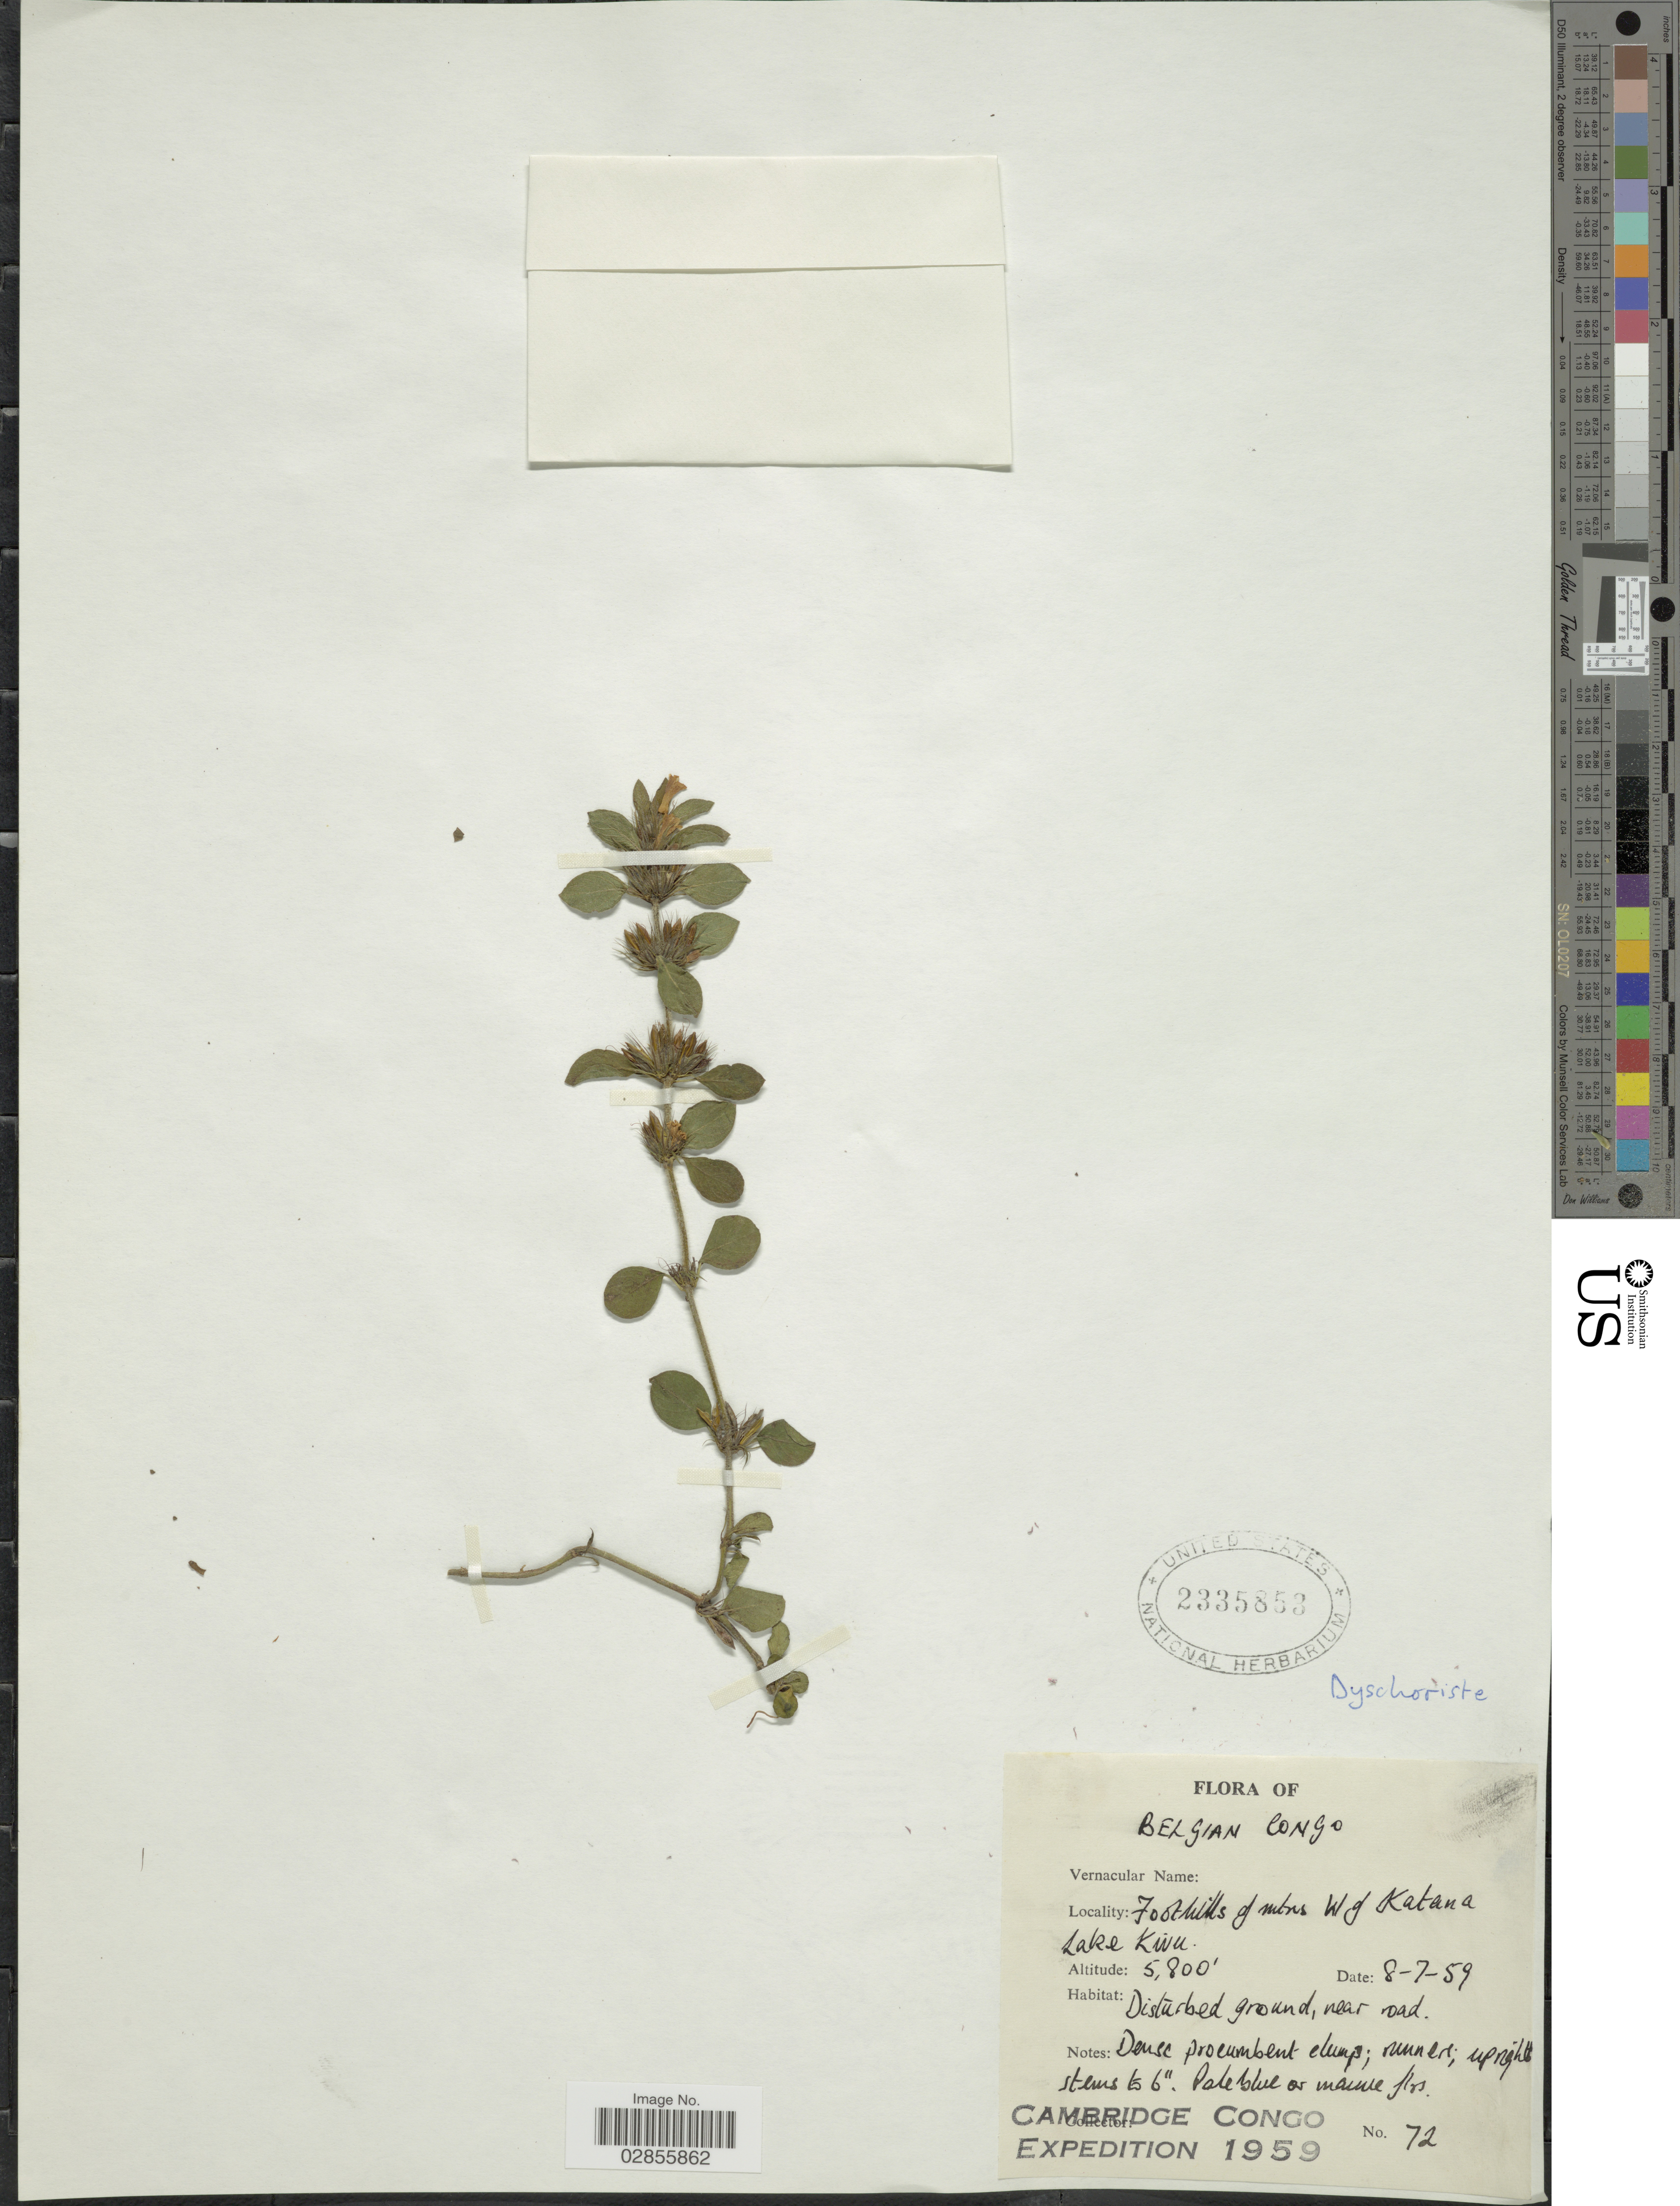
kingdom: Plantae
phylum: Tracheophyta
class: Magnoliopsida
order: Lamiales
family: Acanthaceae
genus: Dyschoriste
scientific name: Dyschoriste sp.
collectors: Cambridge Congo Expedition 1959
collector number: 72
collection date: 1959-07-08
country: Congo, Democratic Republic of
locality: Belgian Congo. Foothills of mtns W of Katana Lake Kivu.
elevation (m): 1768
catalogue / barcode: US 2335858